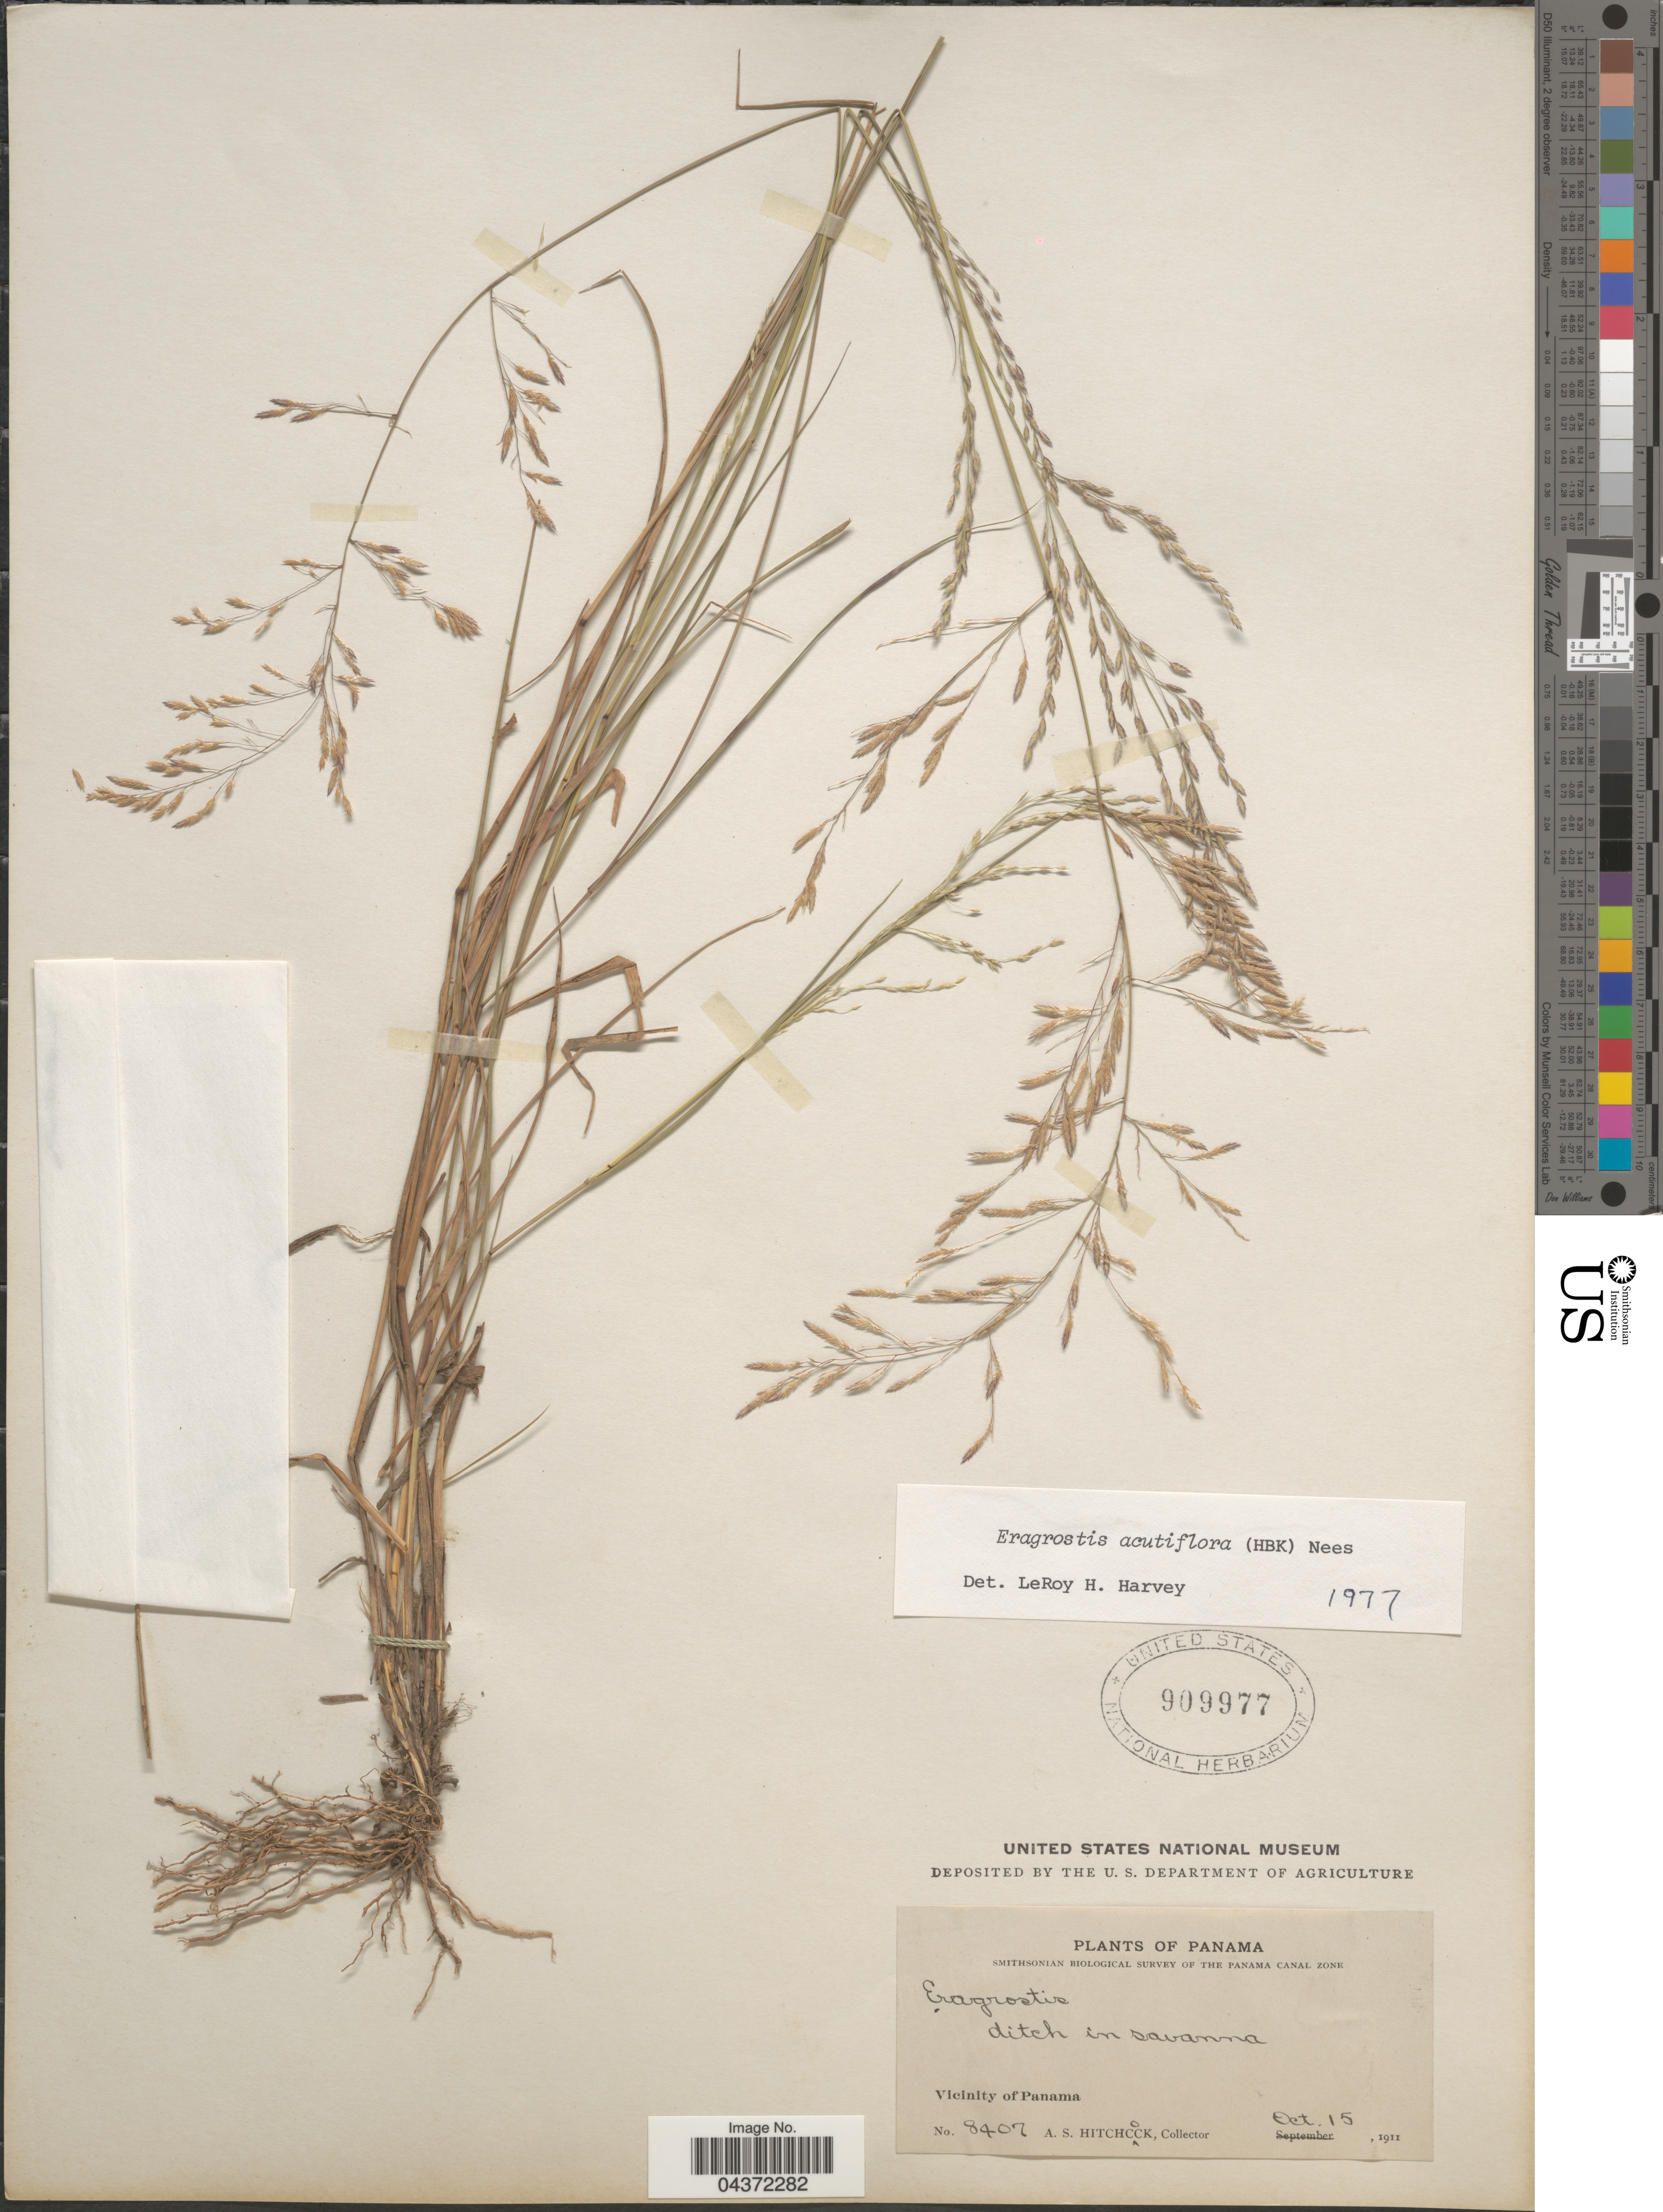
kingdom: Plantae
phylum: Tracheophyta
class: Liliopsida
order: Poales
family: Poaceae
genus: Eragrostis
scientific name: Eragrostis acutiflora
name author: (Kunth) Nees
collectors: A. S. Hitchcock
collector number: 8407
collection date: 1911-10-15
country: Panama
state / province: Panamá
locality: Smithsonian Biological Survey of the Panama Canal Zone. Vicinity of Panama.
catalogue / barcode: US 909977